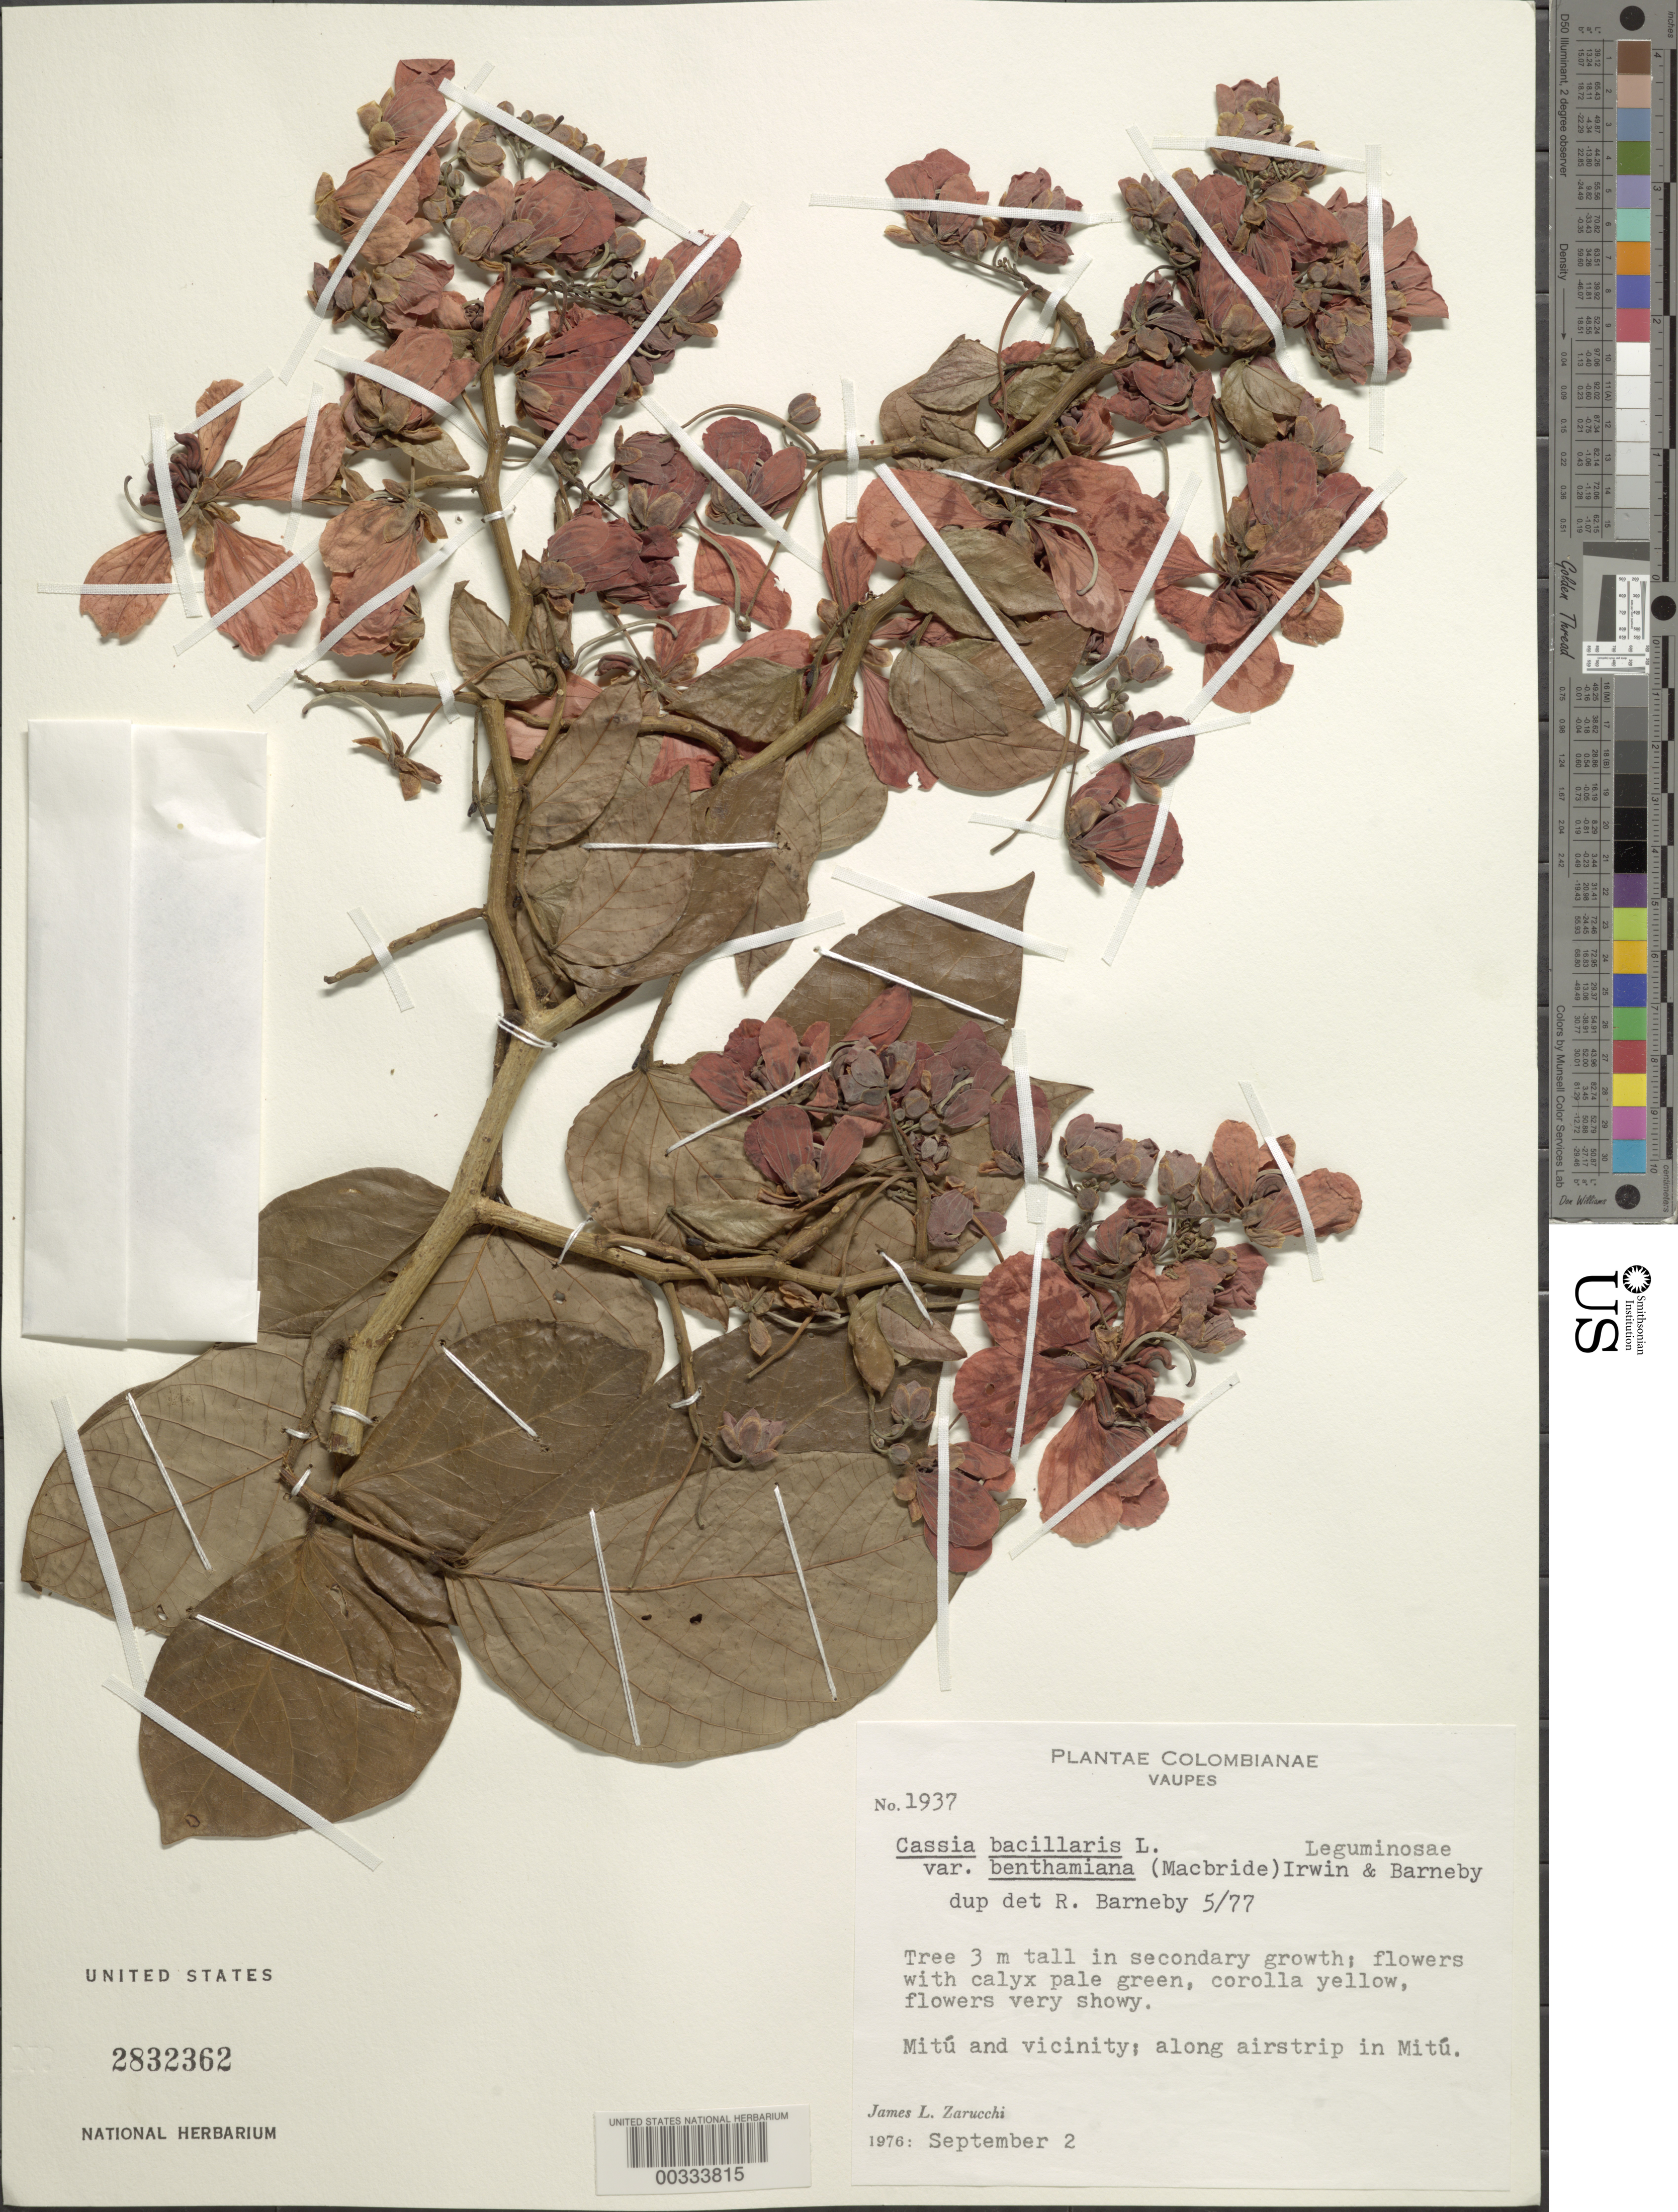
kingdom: Plantae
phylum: Tracheophyta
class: Magnoliopsida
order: Fabales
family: Fabaceae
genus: Senna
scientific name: Senna bacillaris var. benthamiana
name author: (J.F. Macbr.) H.S. Irwin & Barneby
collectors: J. L. Zarucchi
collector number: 1937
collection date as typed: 02 Sep 1976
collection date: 1976-09-02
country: Colombia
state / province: Vaupés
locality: Mitu and vicinity; along airstrip in Mitu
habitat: Secondary growth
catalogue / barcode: US 2832362